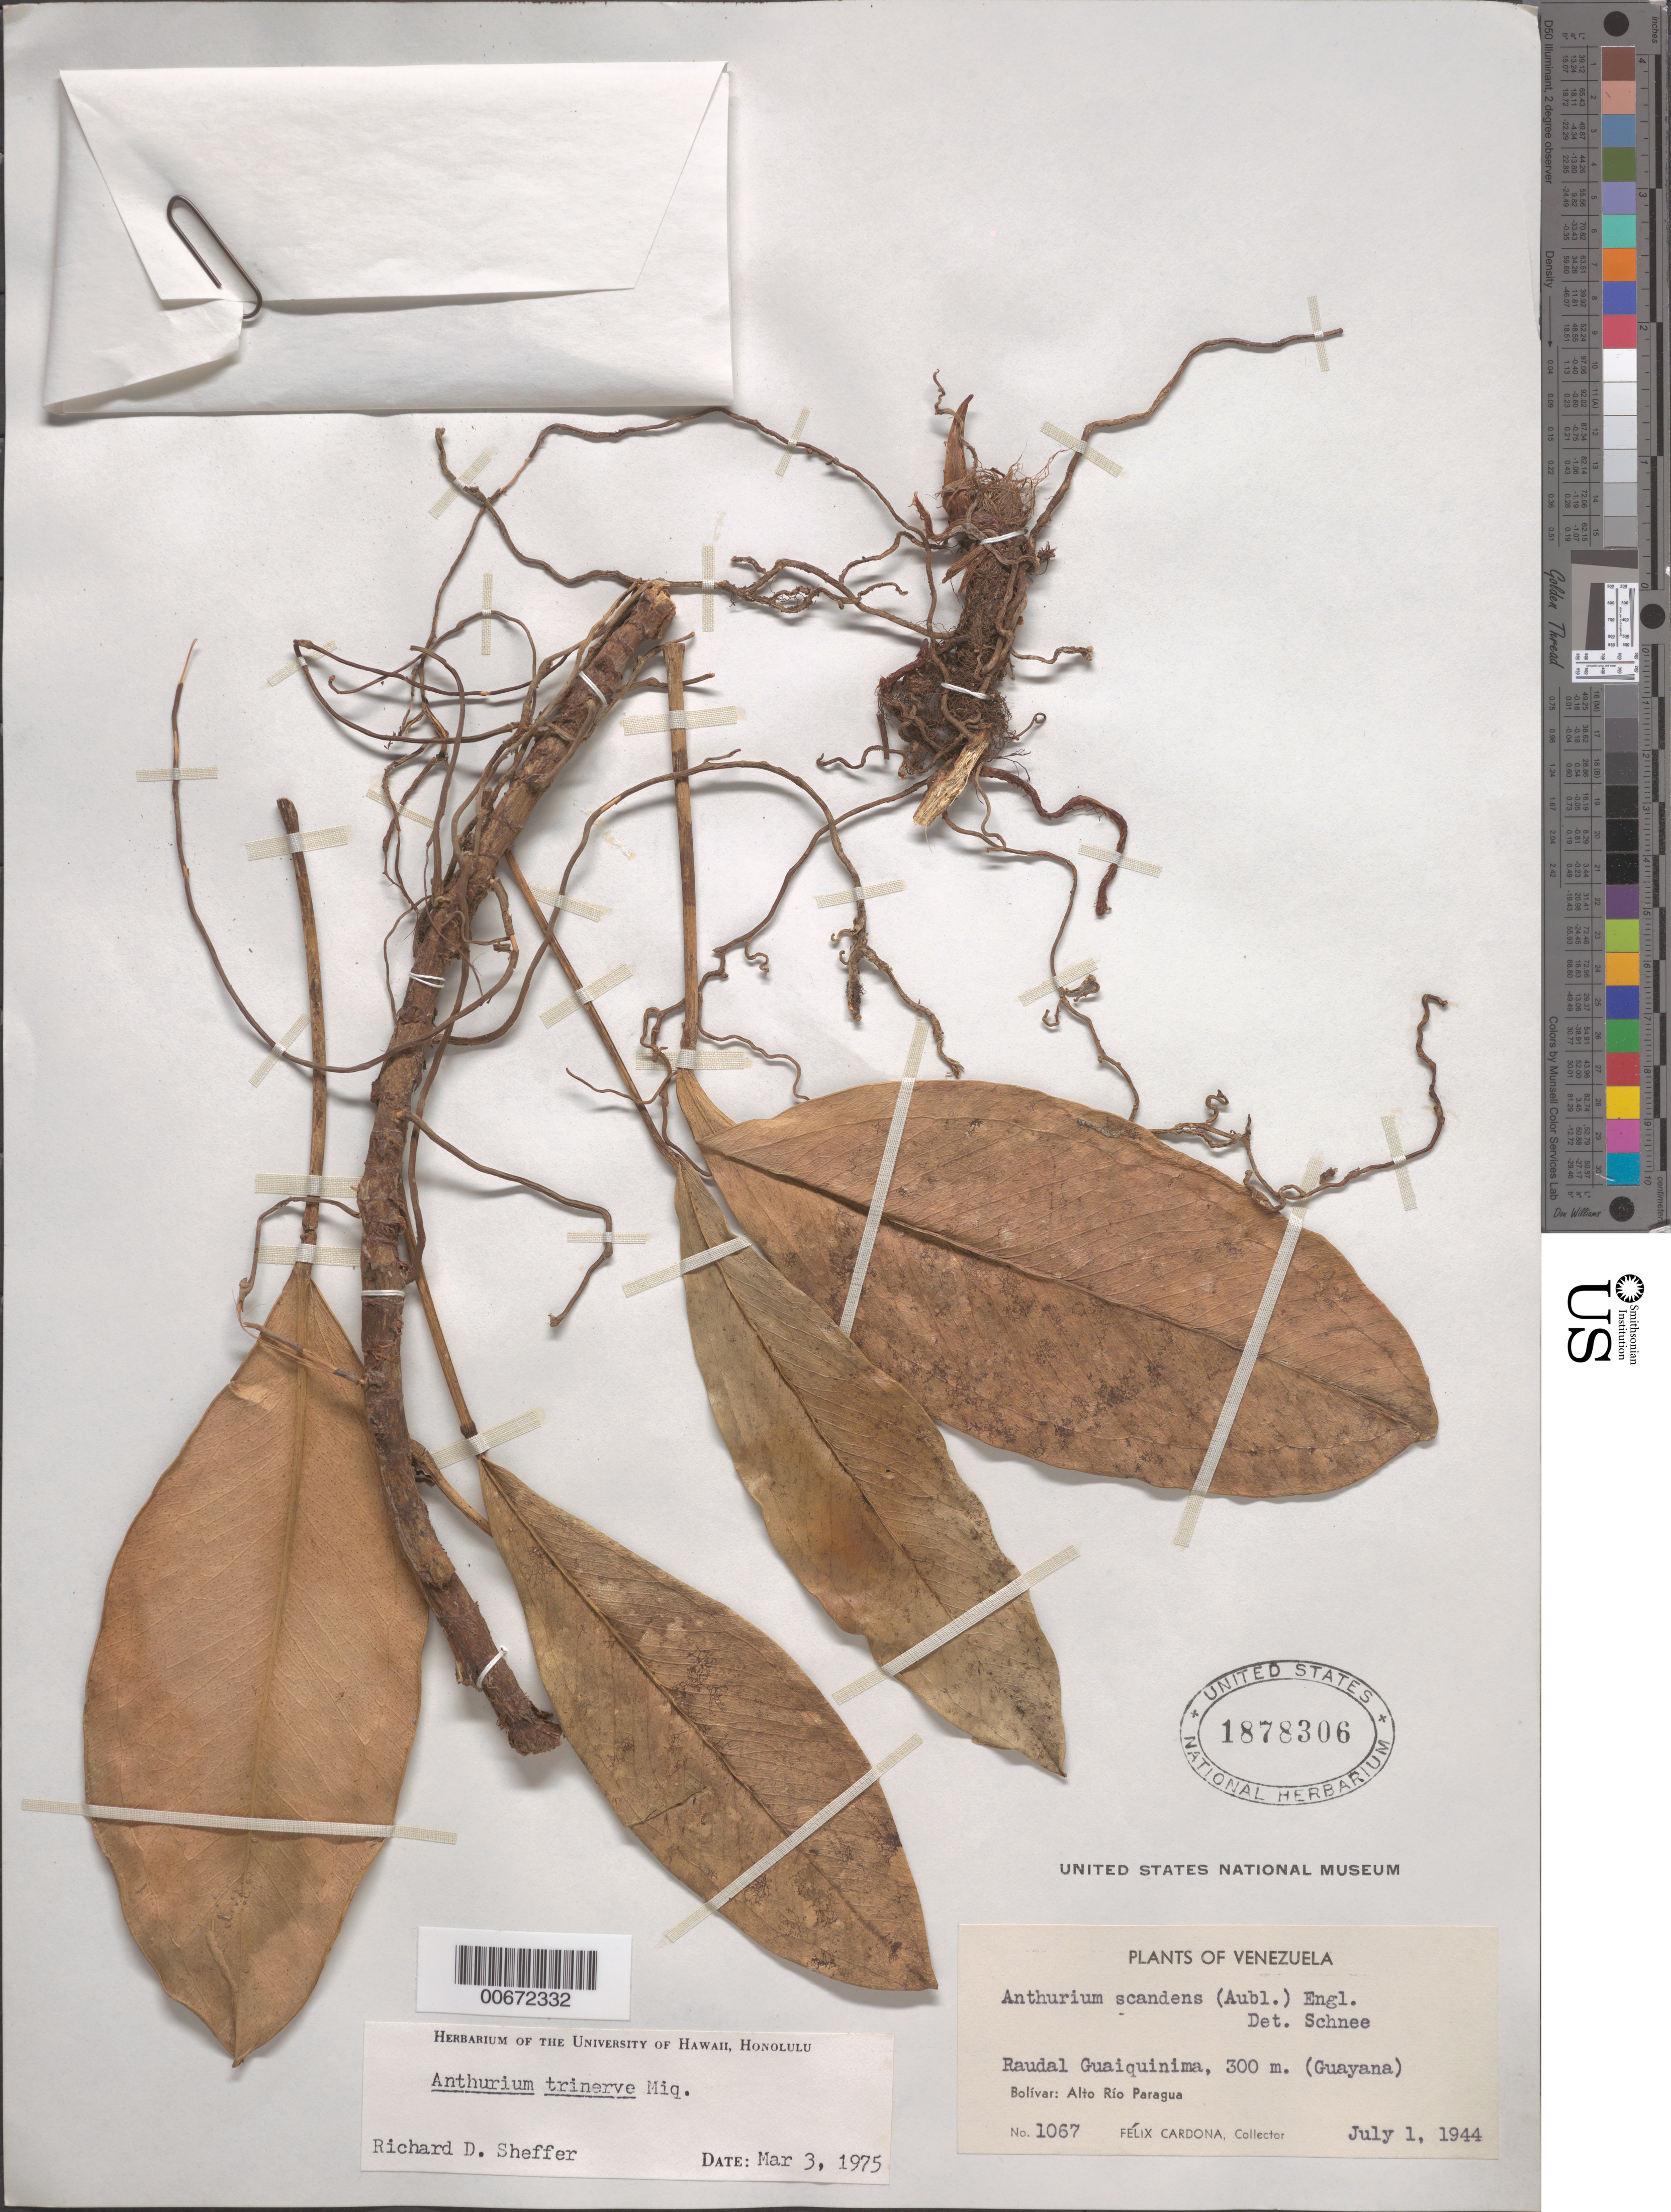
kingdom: Plantae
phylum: Tracheophyta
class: Liliopsida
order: Alismatales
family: Araceae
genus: Anthurium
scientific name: Anthurium trinervium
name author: Miq.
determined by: Sheffer, R. D.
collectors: F. Cardona Puig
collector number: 1067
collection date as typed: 1-Jul-44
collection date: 1944-07-01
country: Venezuela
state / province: Bolívar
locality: Alto Río Paragua, Río Karun, Raudal Guaiquinima (Guayana)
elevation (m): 300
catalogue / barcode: US 1878306